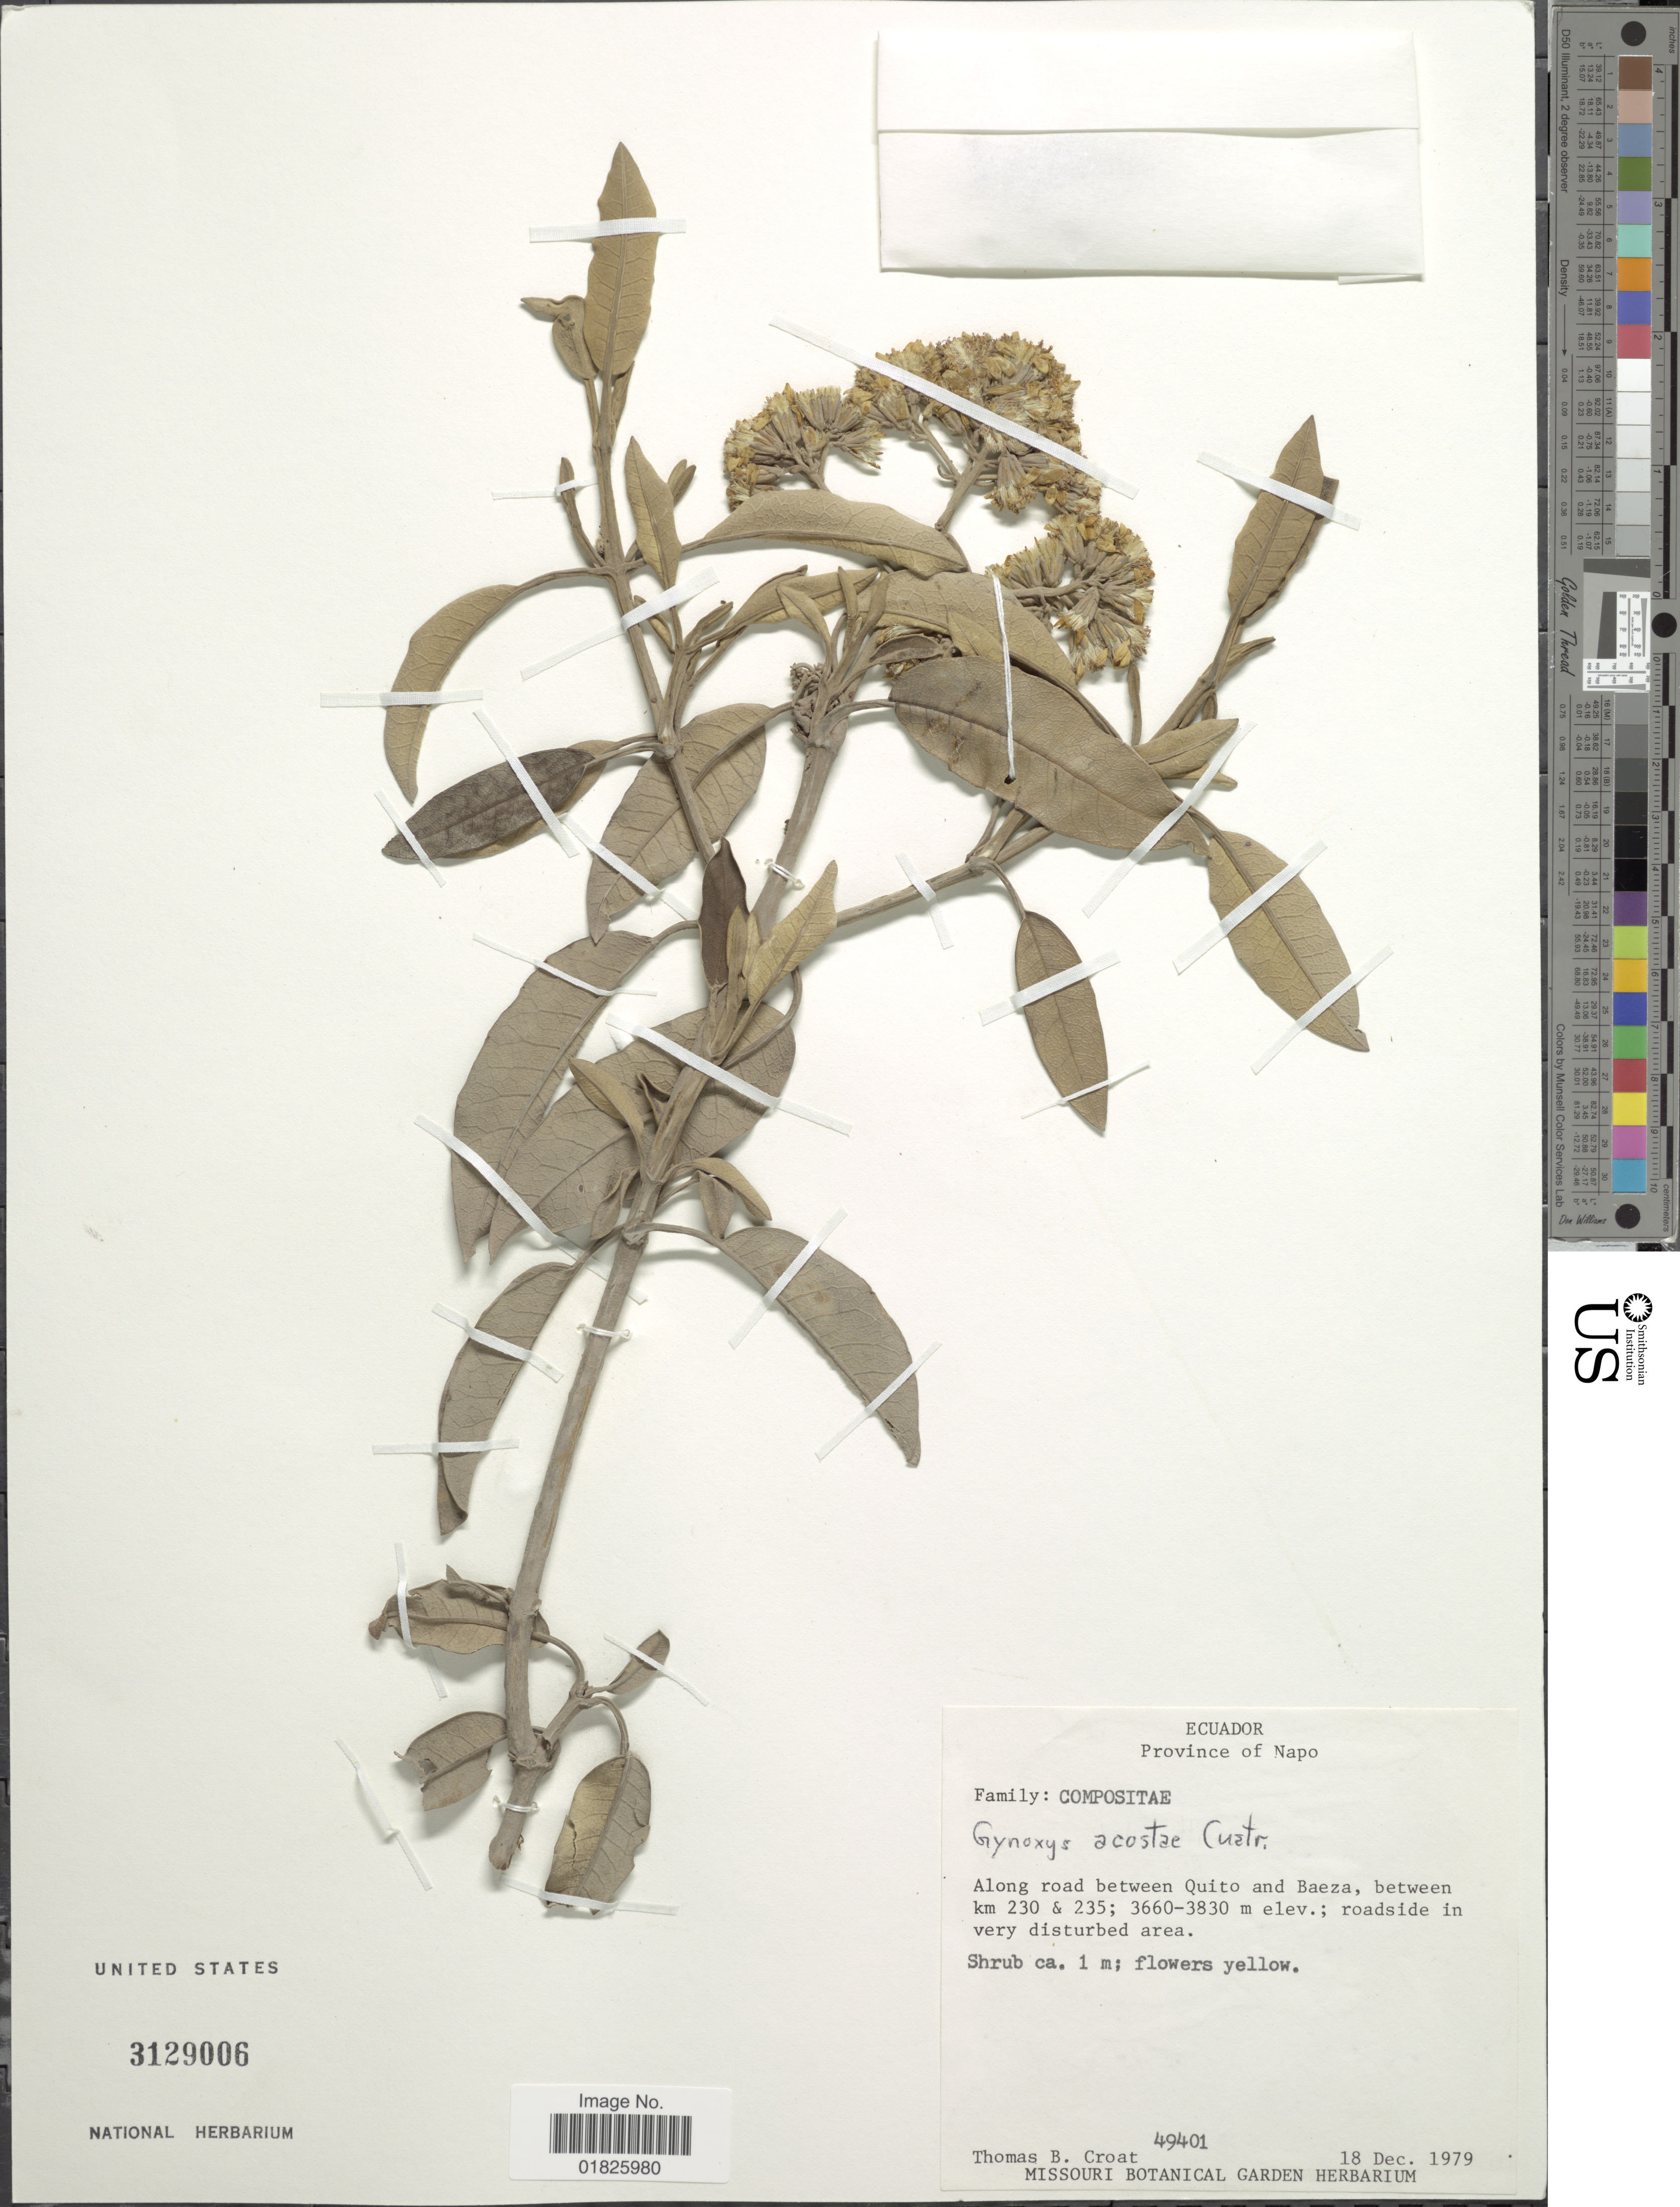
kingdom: Plantae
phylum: Tracheophyta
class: Magnoliopsida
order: Asterales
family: Asteraceae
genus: Gynoxys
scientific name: Gynoxys acostae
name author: Cuatrec.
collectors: T. B. Croat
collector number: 49401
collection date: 1979-12-18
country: Ecuador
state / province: Napo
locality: Along road between Quito and Baeza, between km 230 & 235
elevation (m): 3660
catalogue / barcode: US 3129006